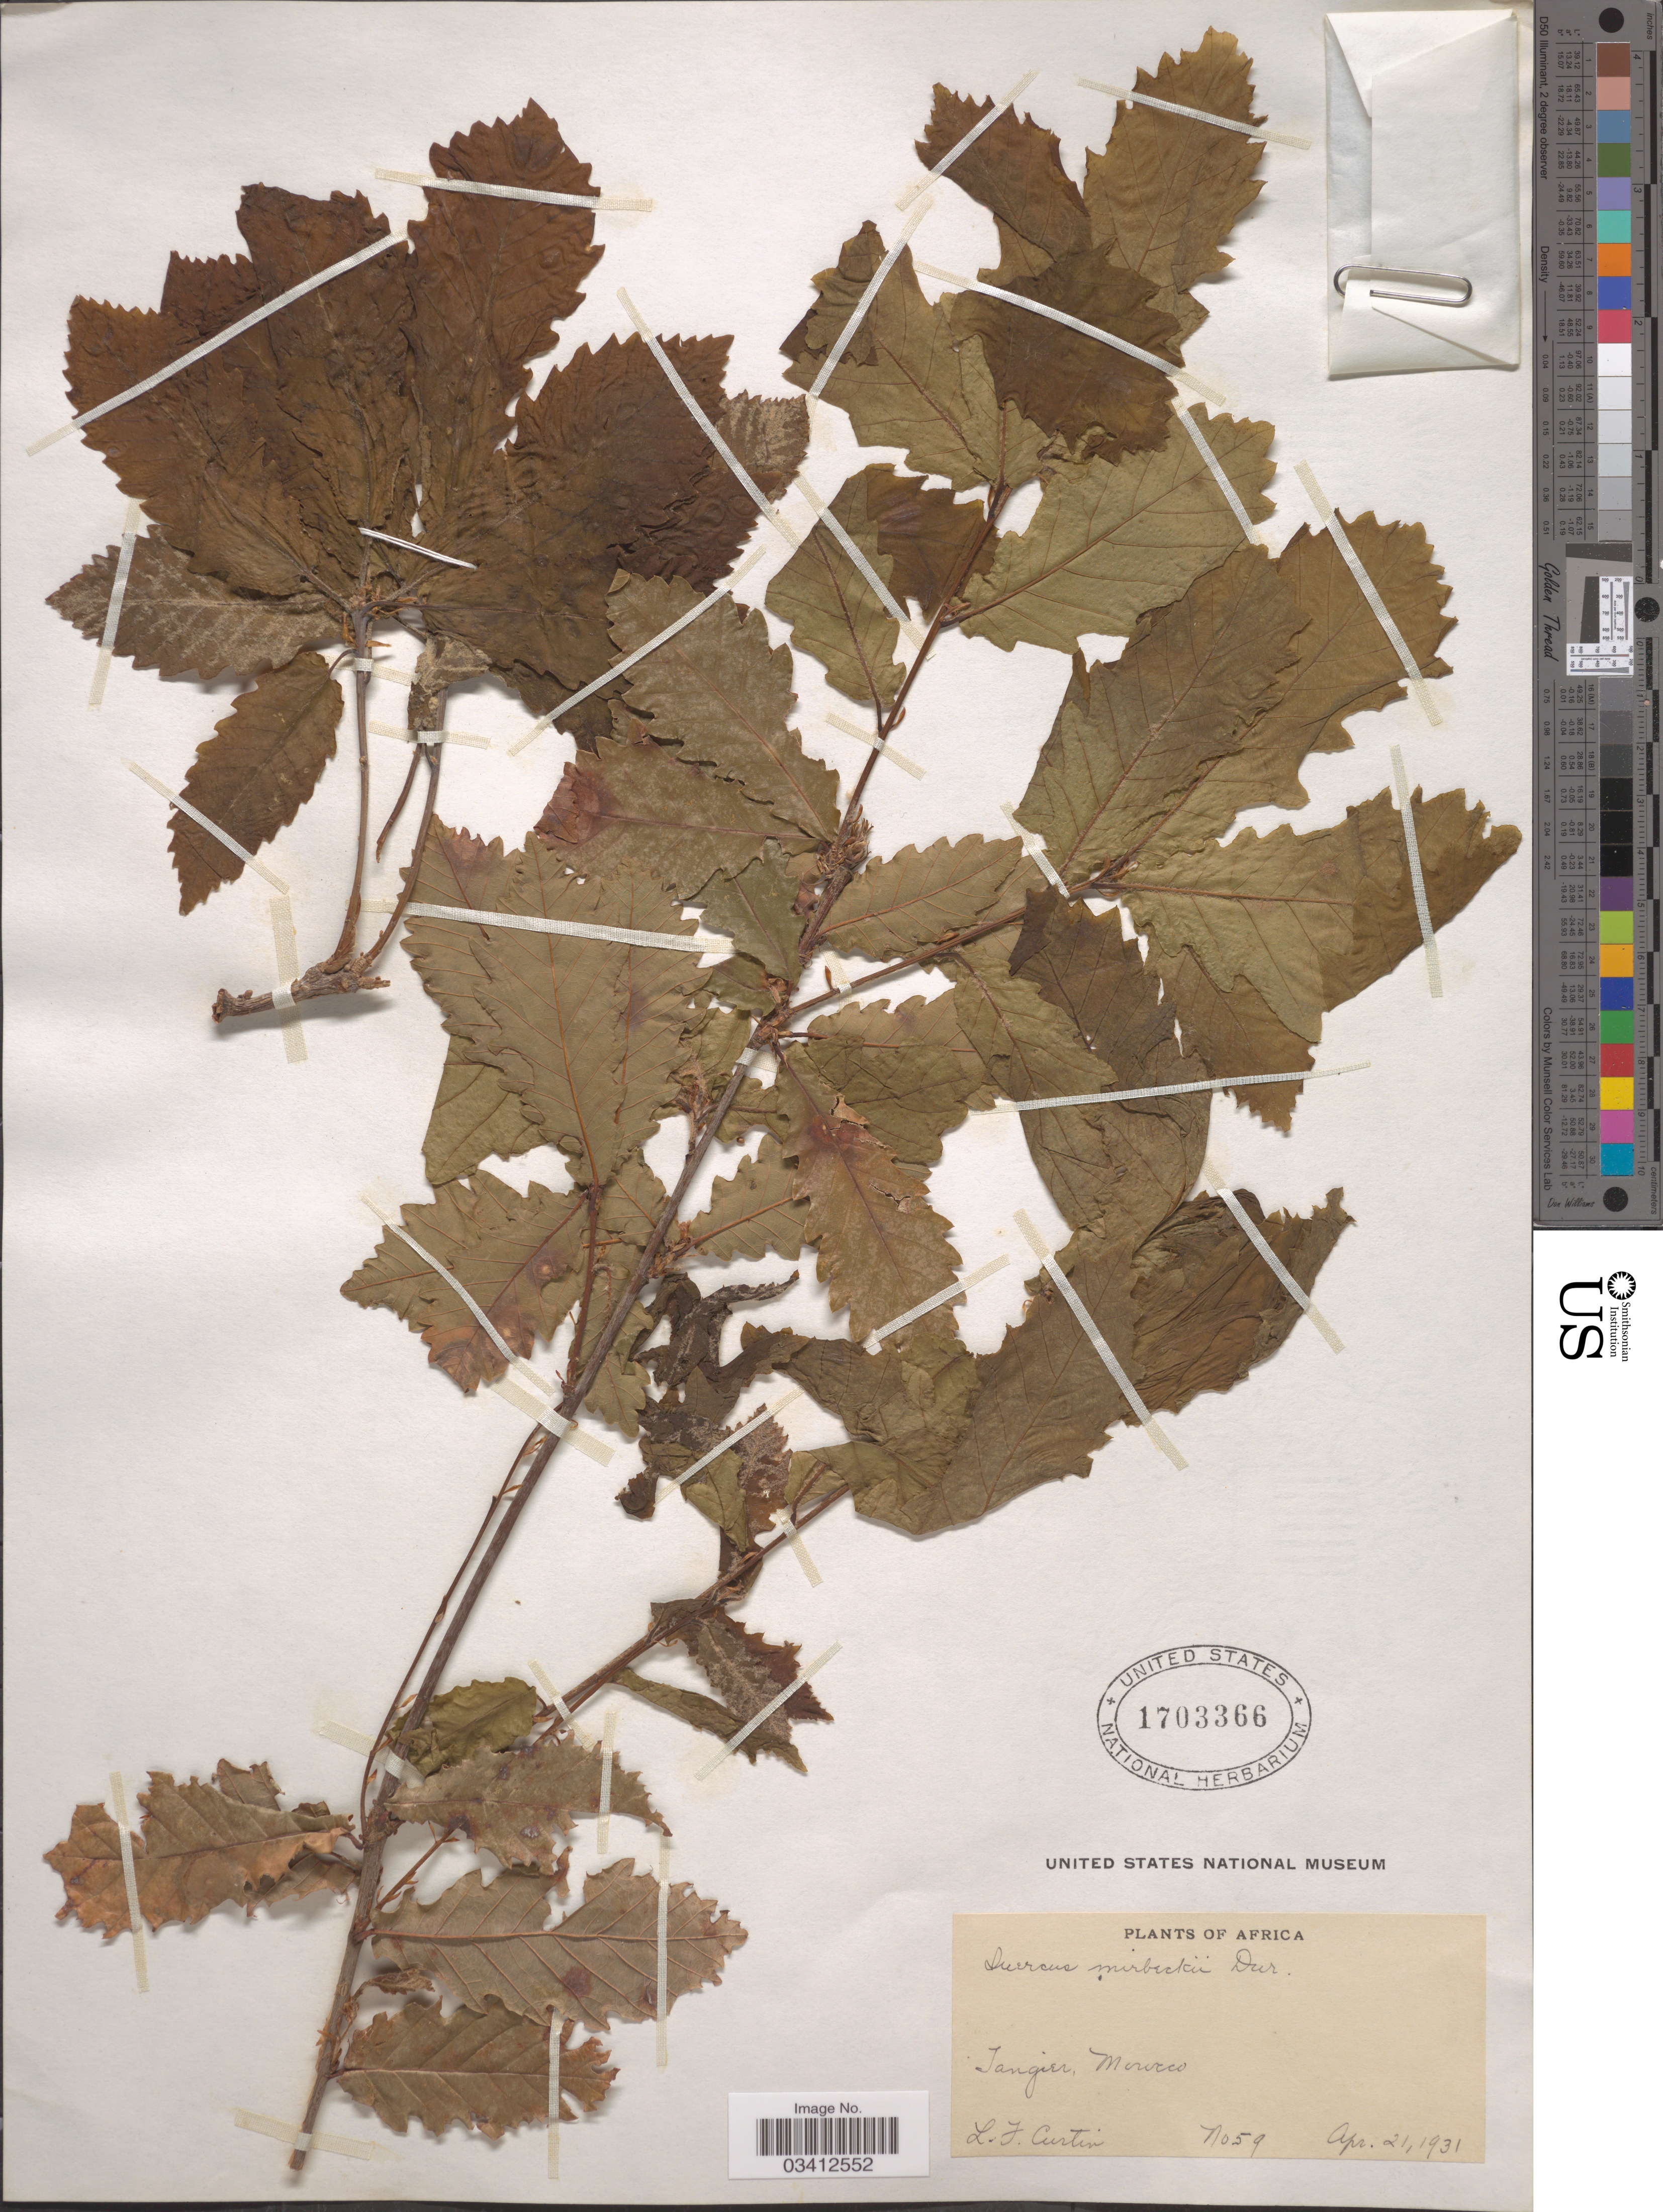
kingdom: Plantae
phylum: Tracheophyta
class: Magnoliopsida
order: Fagales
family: Fagaceae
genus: Quercus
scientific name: Quercus mirbeckii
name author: Durieu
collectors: L. Curtin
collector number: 59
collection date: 1931-04-21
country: Morocco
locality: Africa. Tangier.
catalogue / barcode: US 1703366